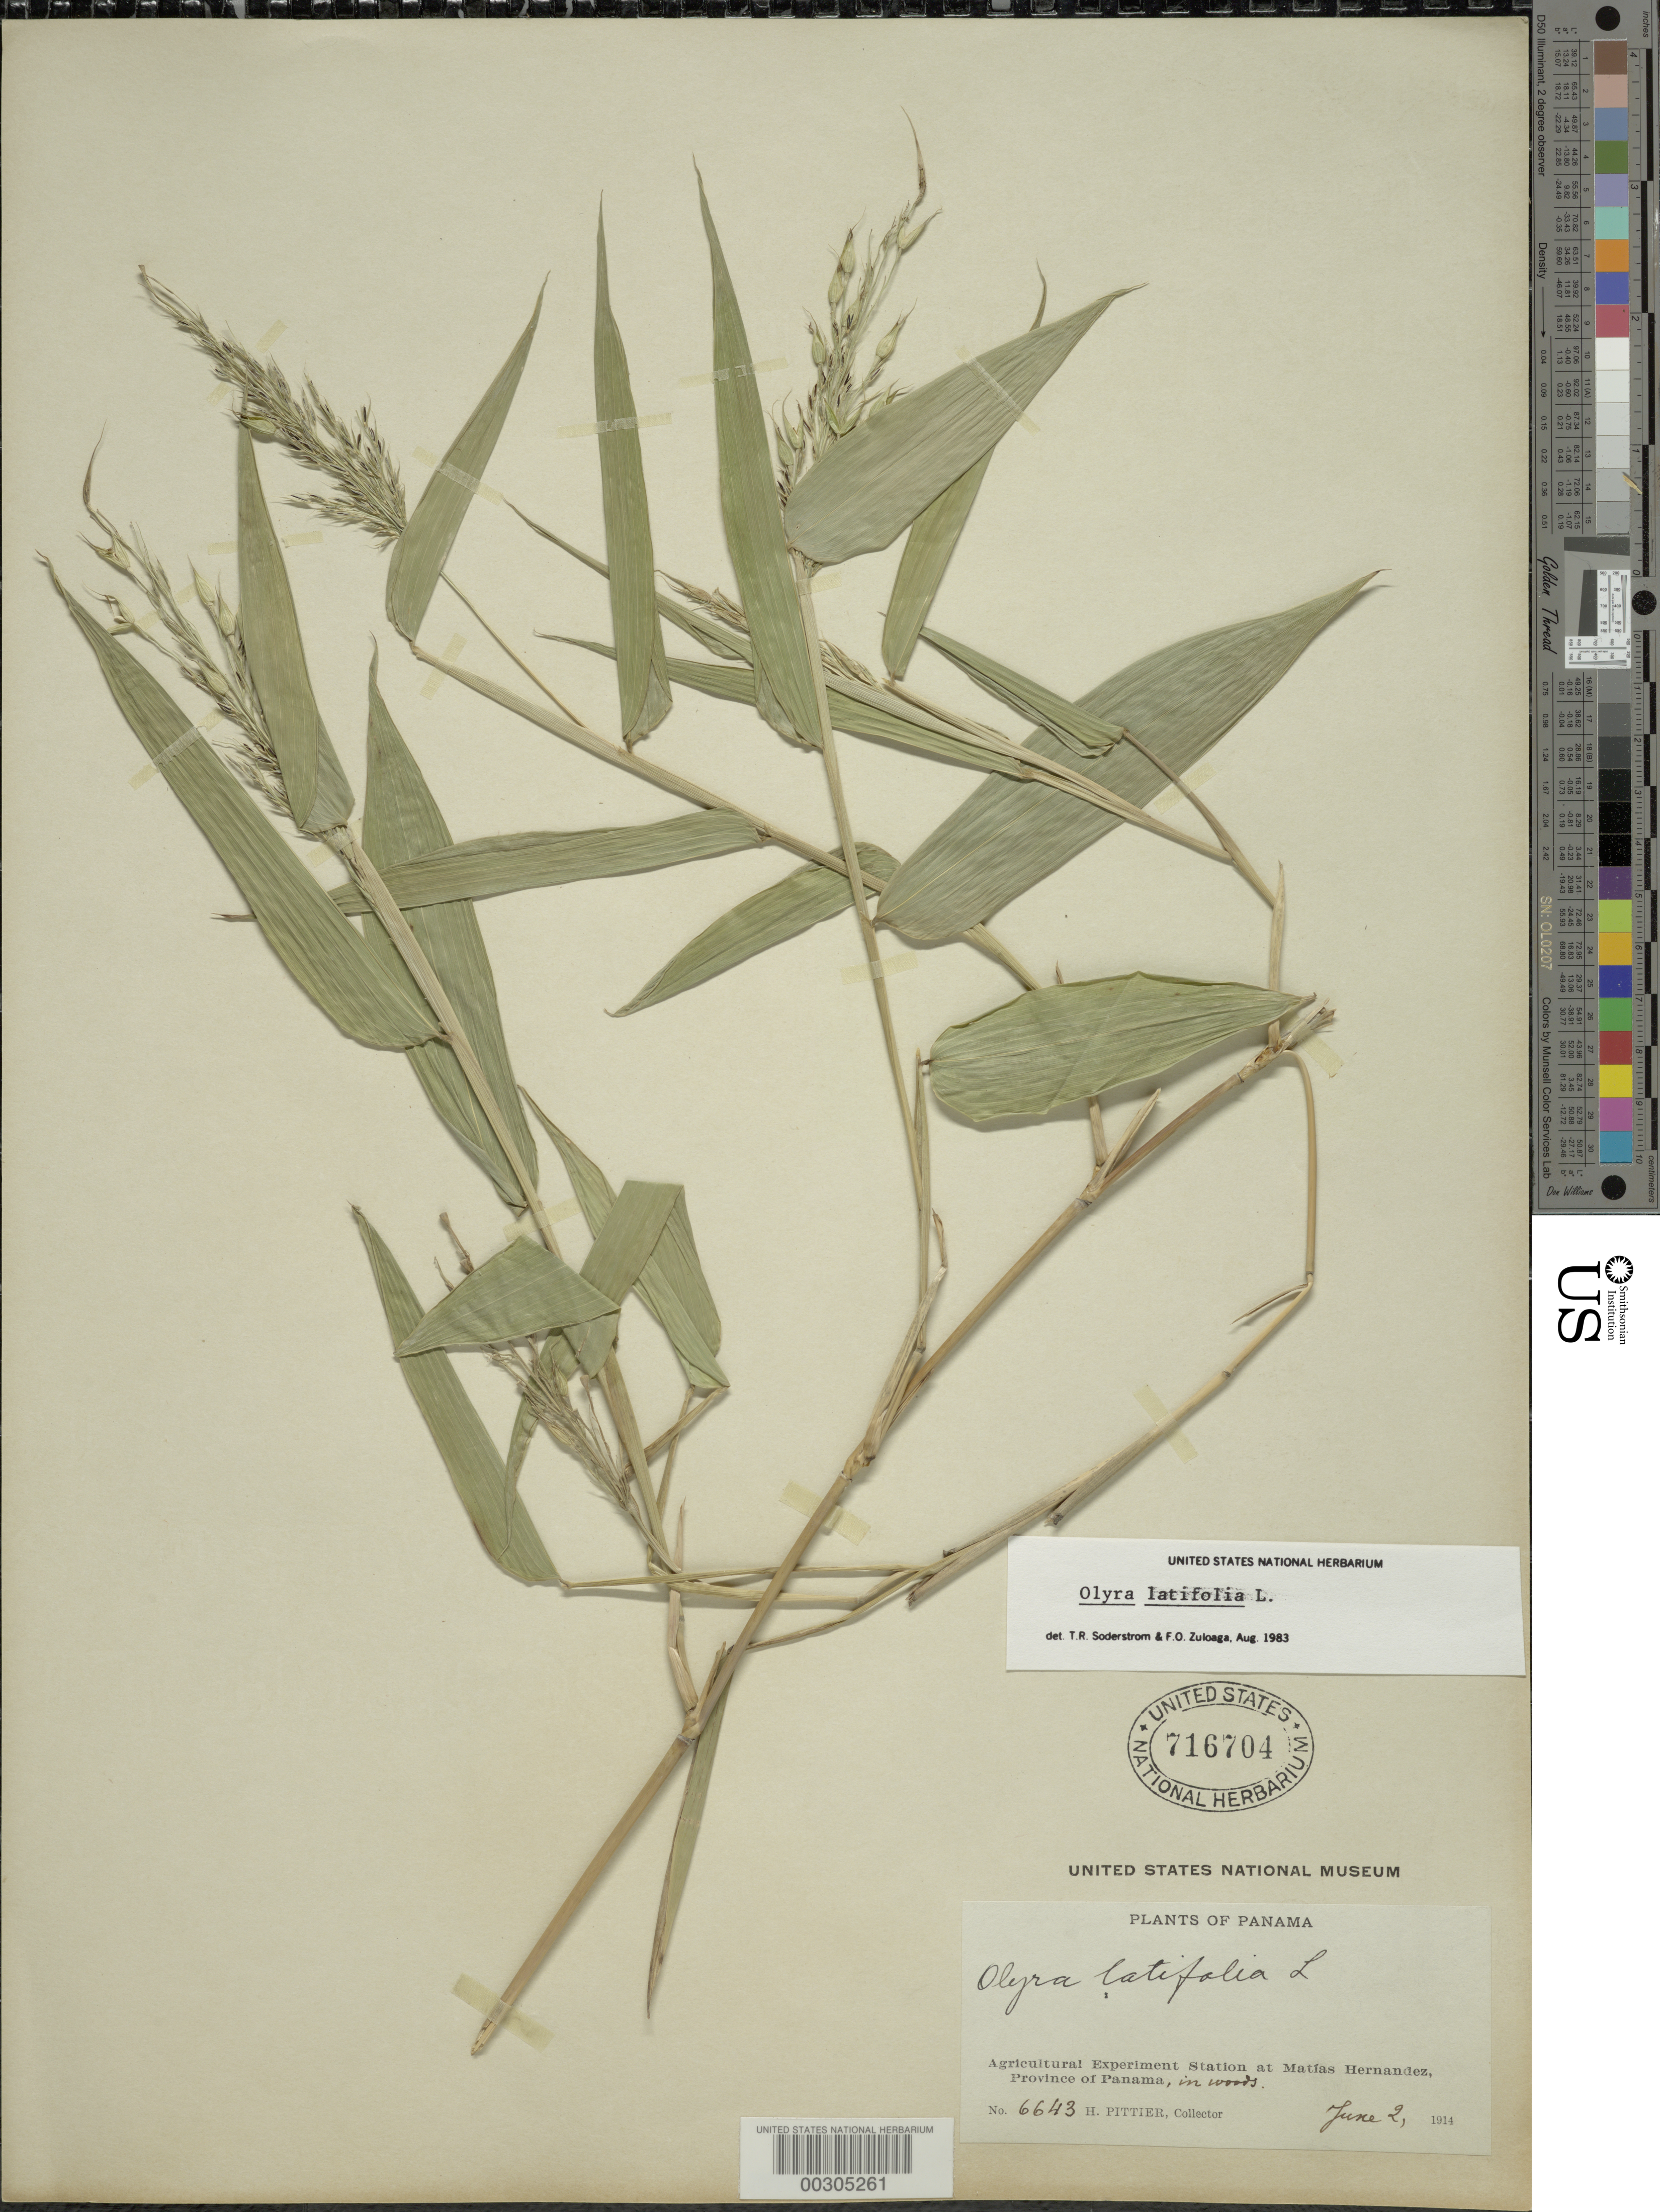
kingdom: Plantae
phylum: Tracheophyta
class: Liliopsida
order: Poales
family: Poaceae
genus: Olyra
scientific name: Olyra latifolia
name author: L.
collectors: H. F. Pittier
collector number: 6643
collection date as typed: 02 Jun 1914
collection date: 1914-06-02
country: Panama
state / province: Panamá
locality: Agricultural Experimental Station, Matias Hernandez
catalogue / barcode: US 716704